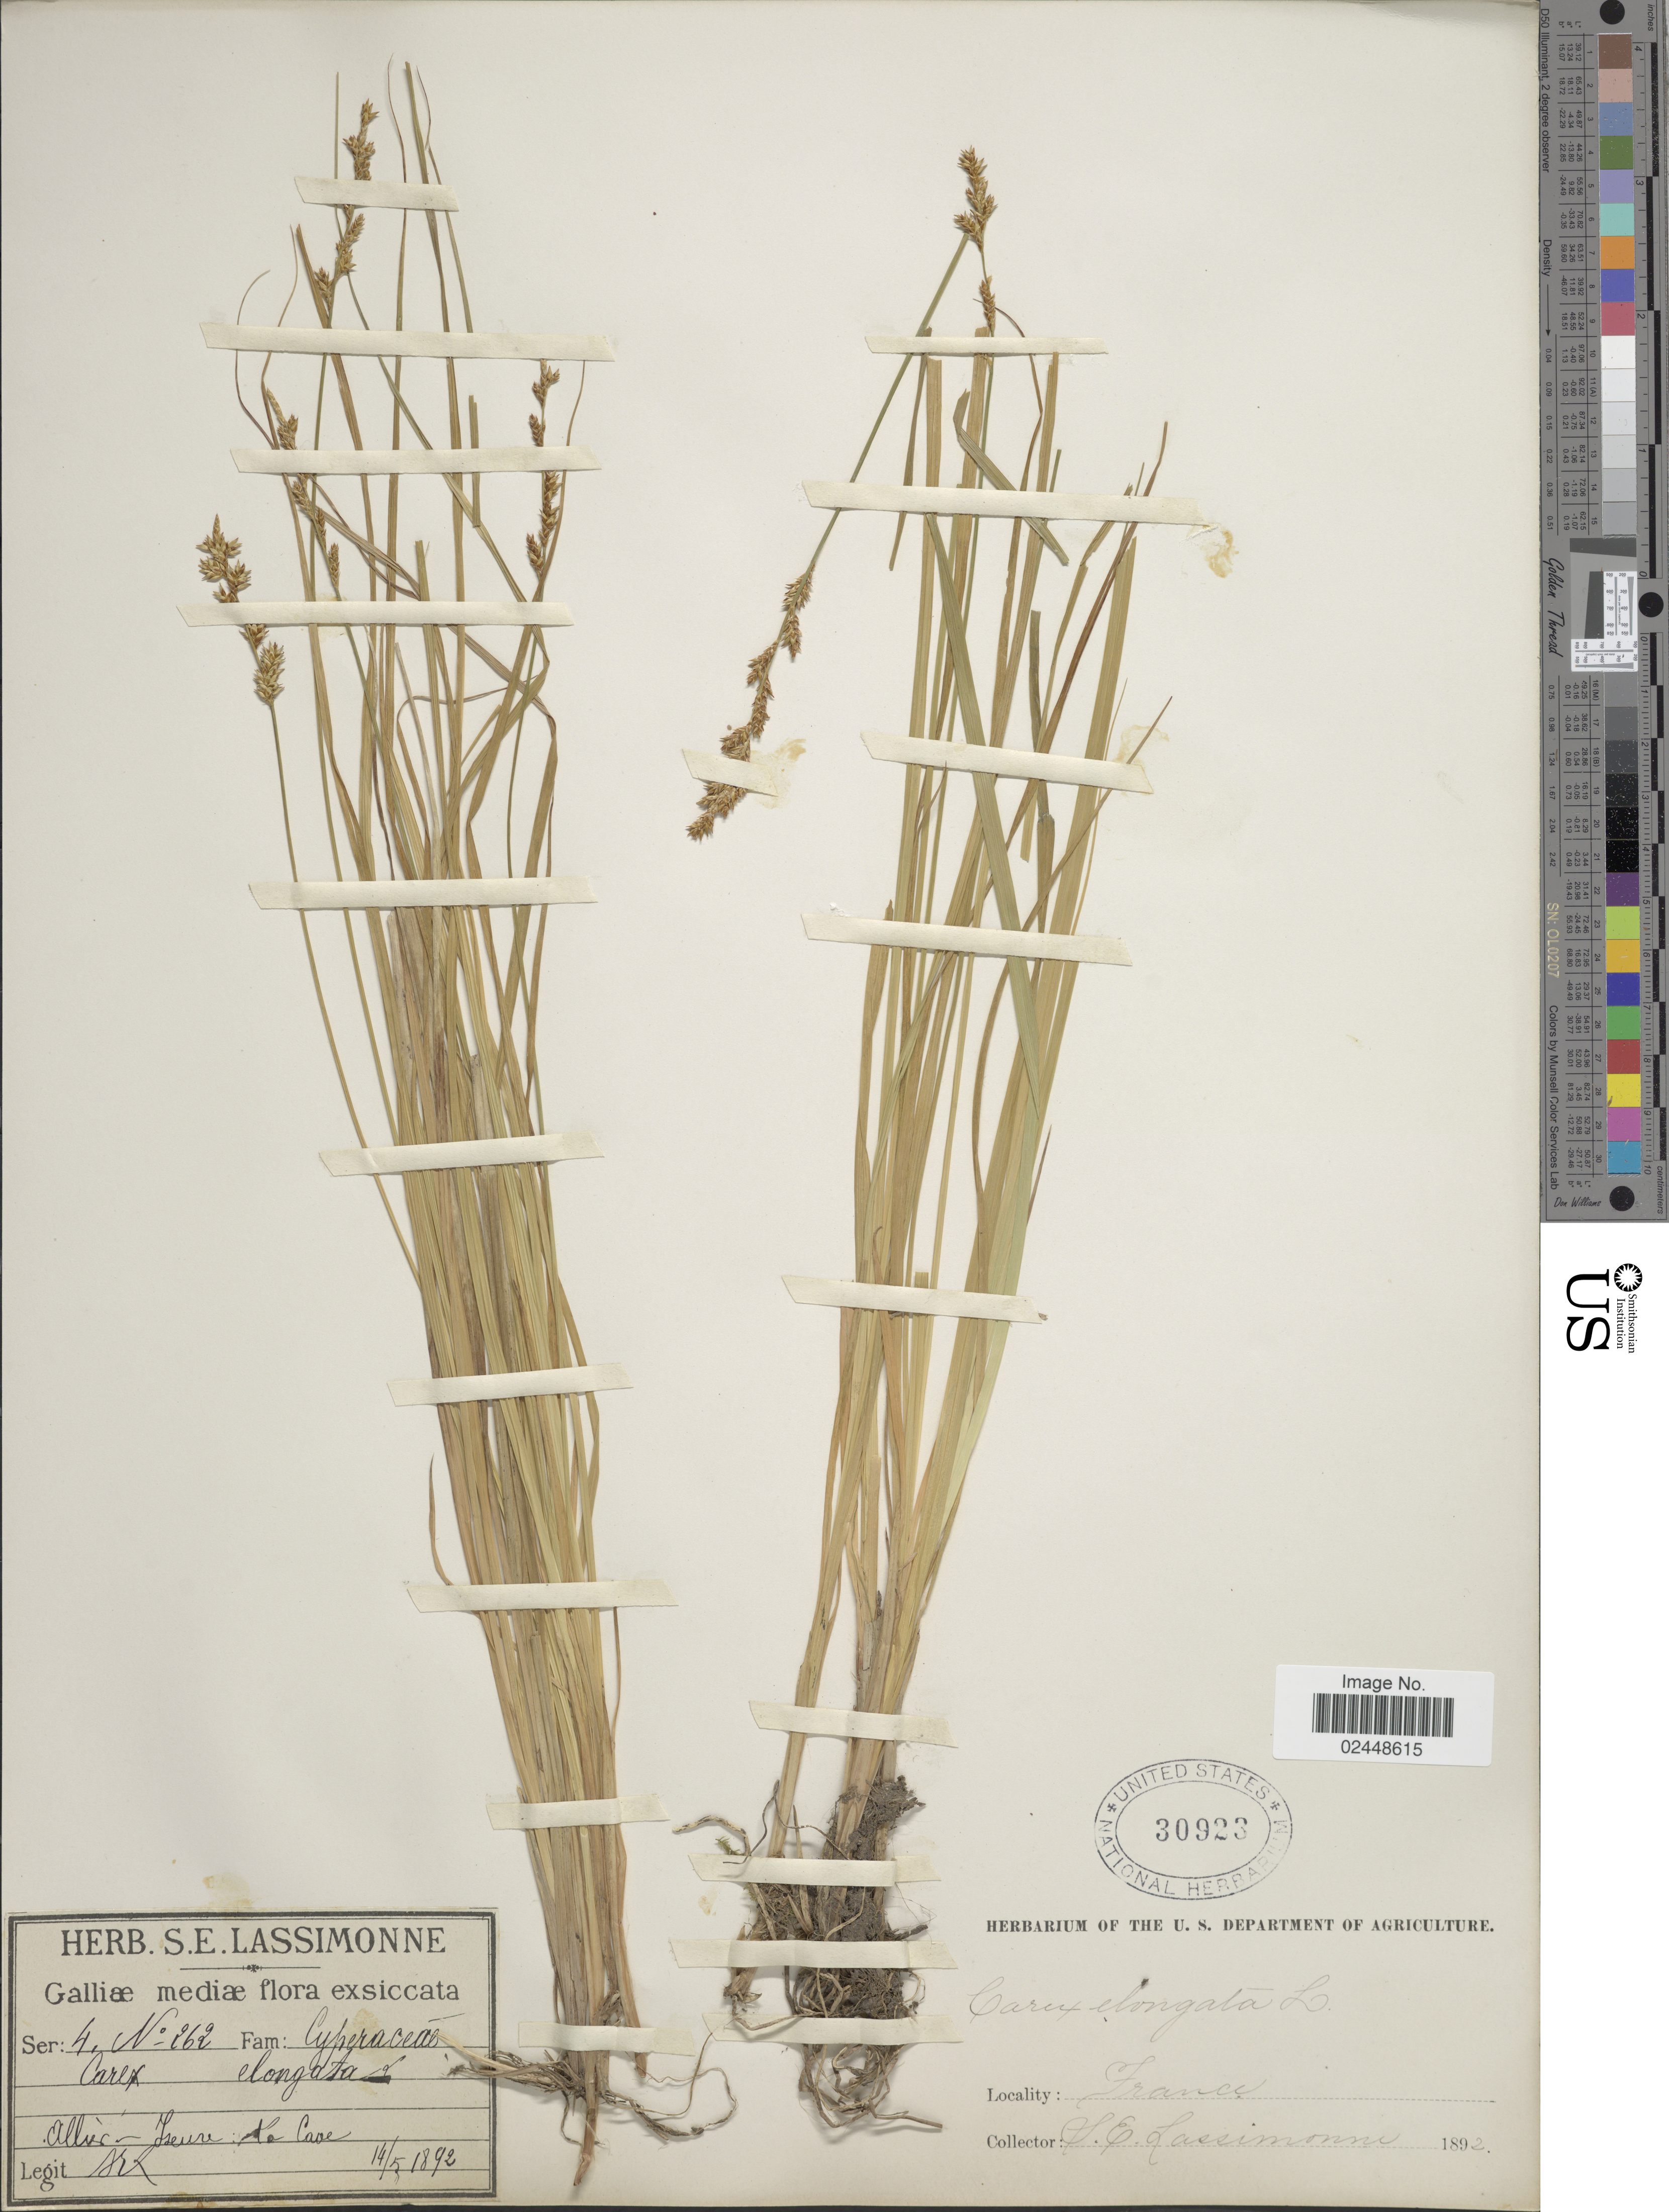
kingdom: Plantae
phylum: Tracheophyta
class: Liliopsida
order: Poales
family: Cyperaceae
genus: Carex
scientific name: Carex elongata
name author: L.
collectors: S. Lassimonne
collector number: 262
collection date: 1892-05-14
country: France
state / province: Auvergne-Rhône-Alpes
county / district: Allier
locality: Galliæ mediæ [Central France]. Allier - Yseure [Yzeure]: La Cave.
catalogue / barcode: US 30923